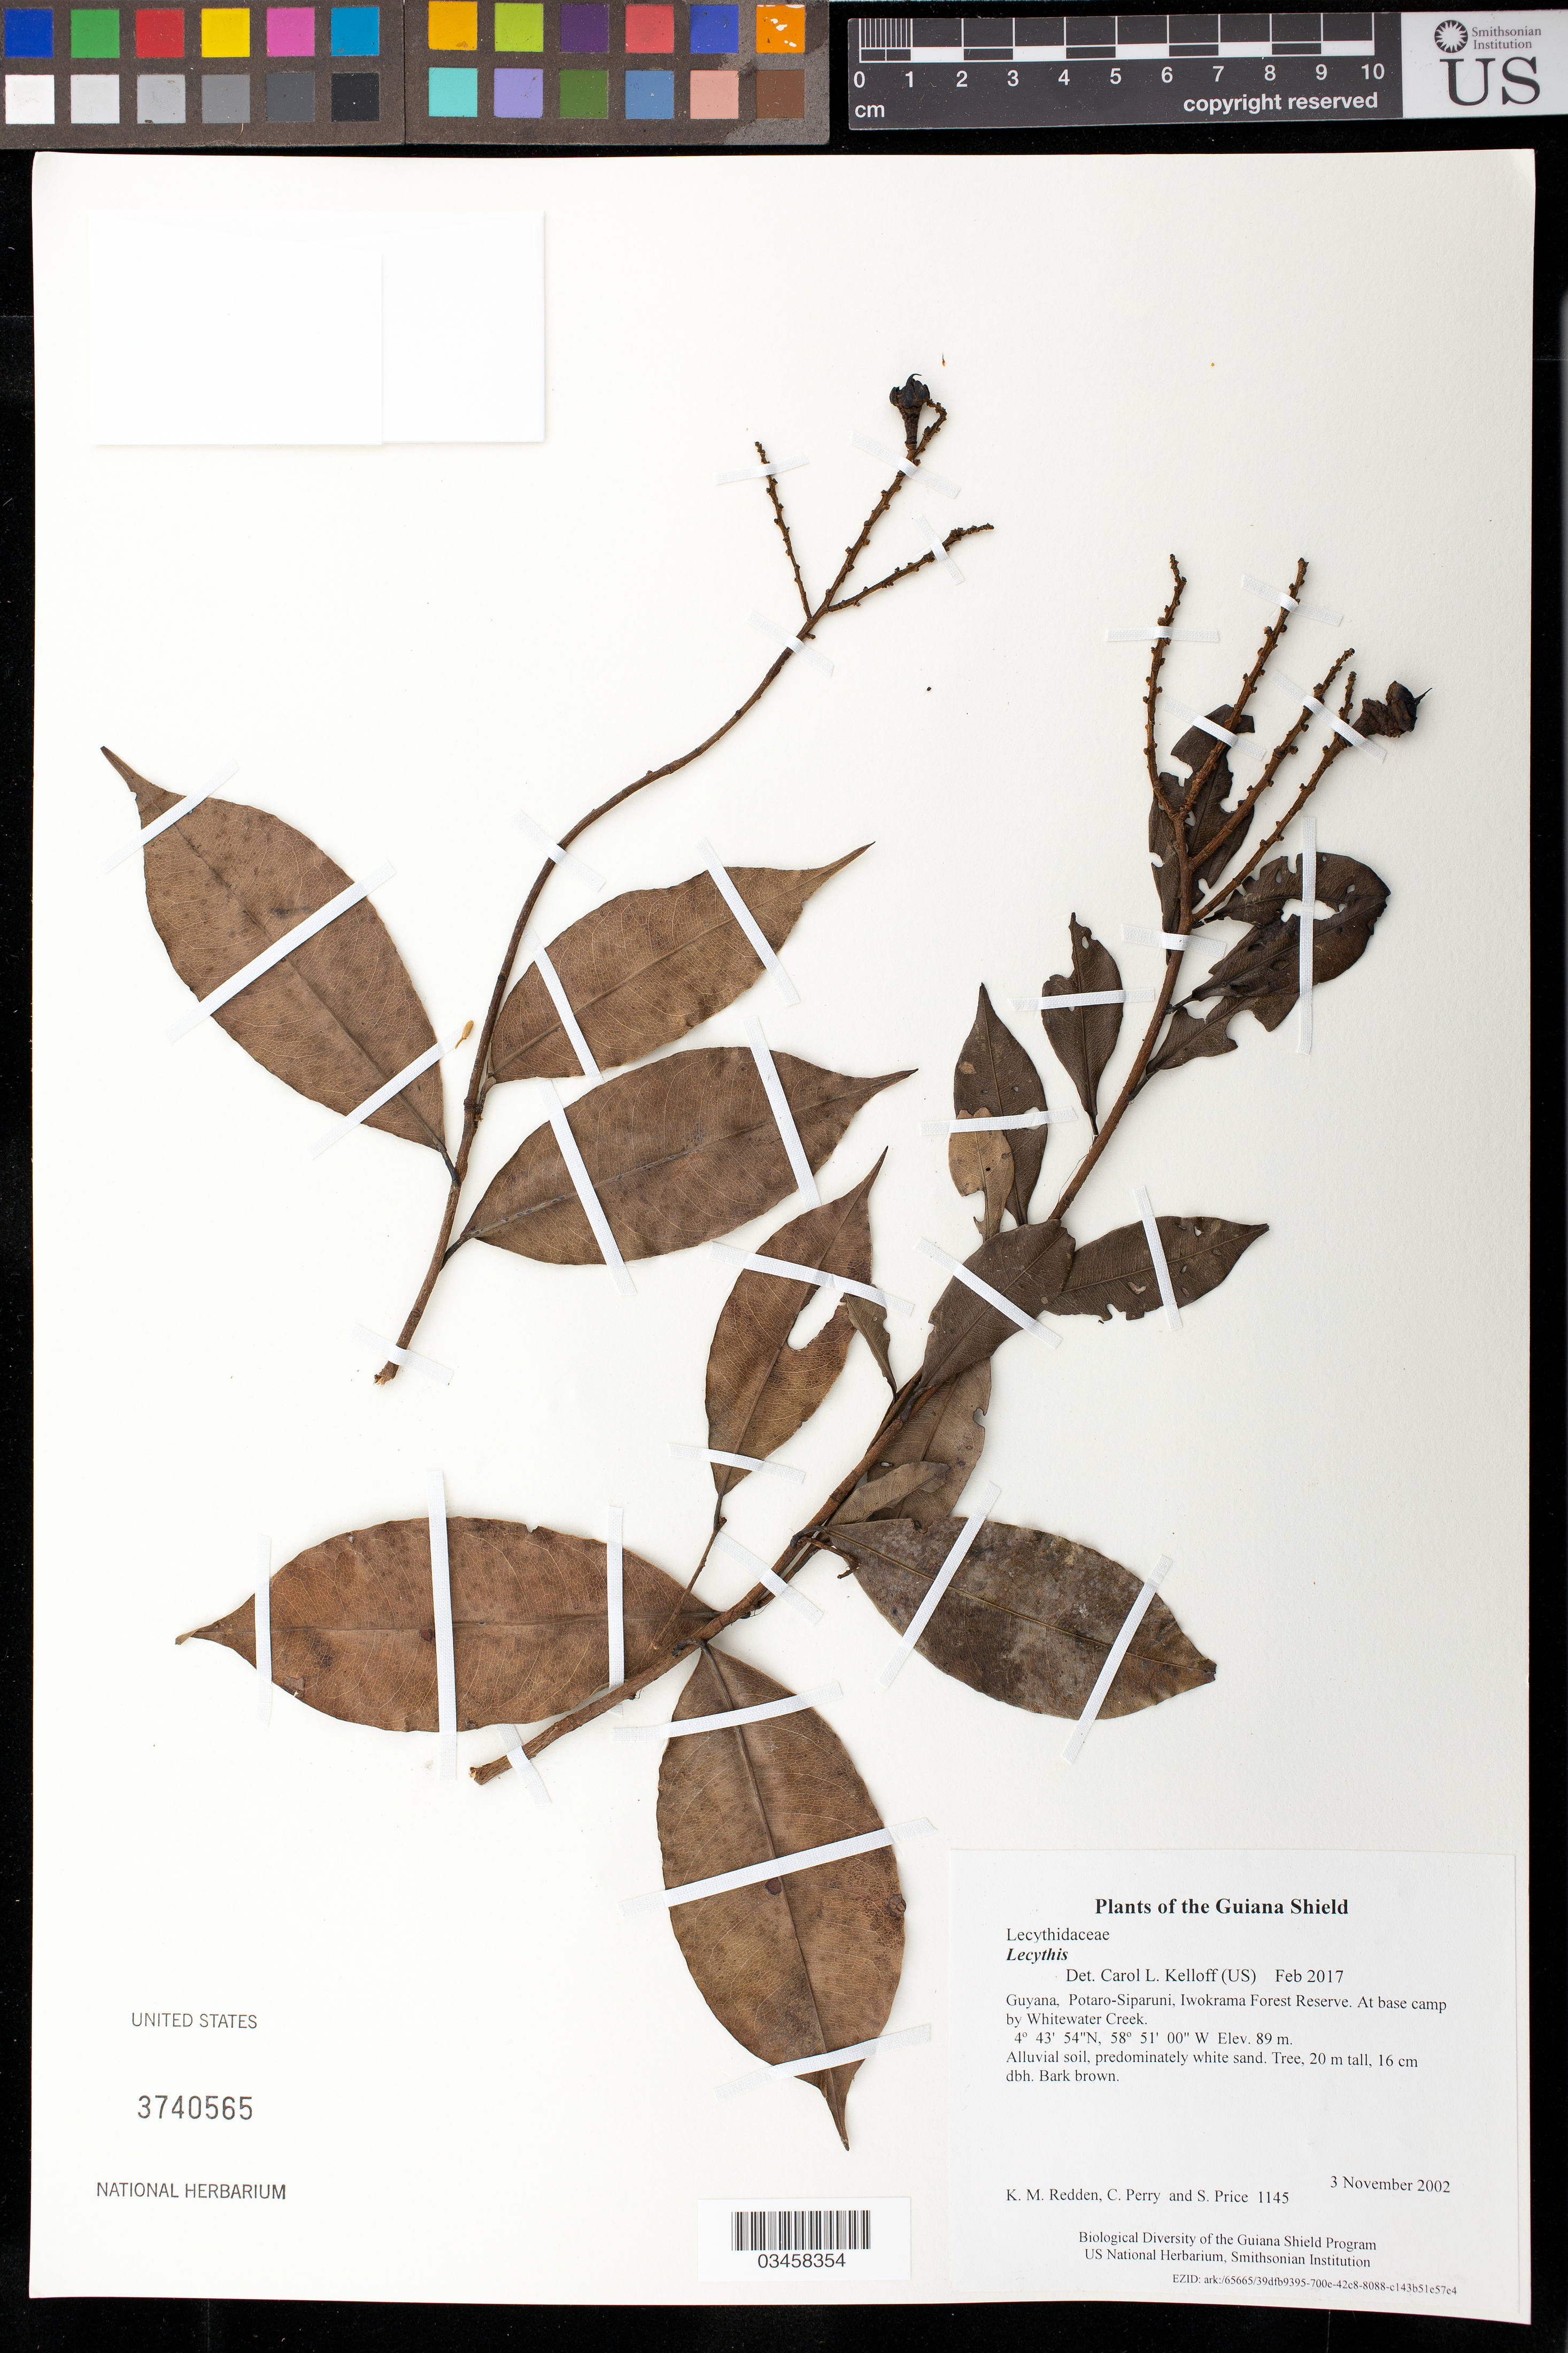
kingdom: Plantae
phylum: Tracheophyta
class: Magnoliopsida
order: Ericales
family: Lecythidaceae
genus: Lecythis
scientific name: Lecythis sp.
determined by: Kelloff, Carol L., (US), Smithsonian Institution - National Museum of Natural History (UNITED STATES)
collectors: K. M. Redden, C. Perry & S. Price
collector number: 1145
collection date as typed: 3 November 2002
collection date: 2002-11-03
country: Guyana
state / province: Potaro-Siparuni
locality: Iwokrama Forest Reserve. At base camp by Whitewater Creek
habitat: Alluvial soil, predominately white sand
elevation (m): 89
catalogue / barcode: US 3740565